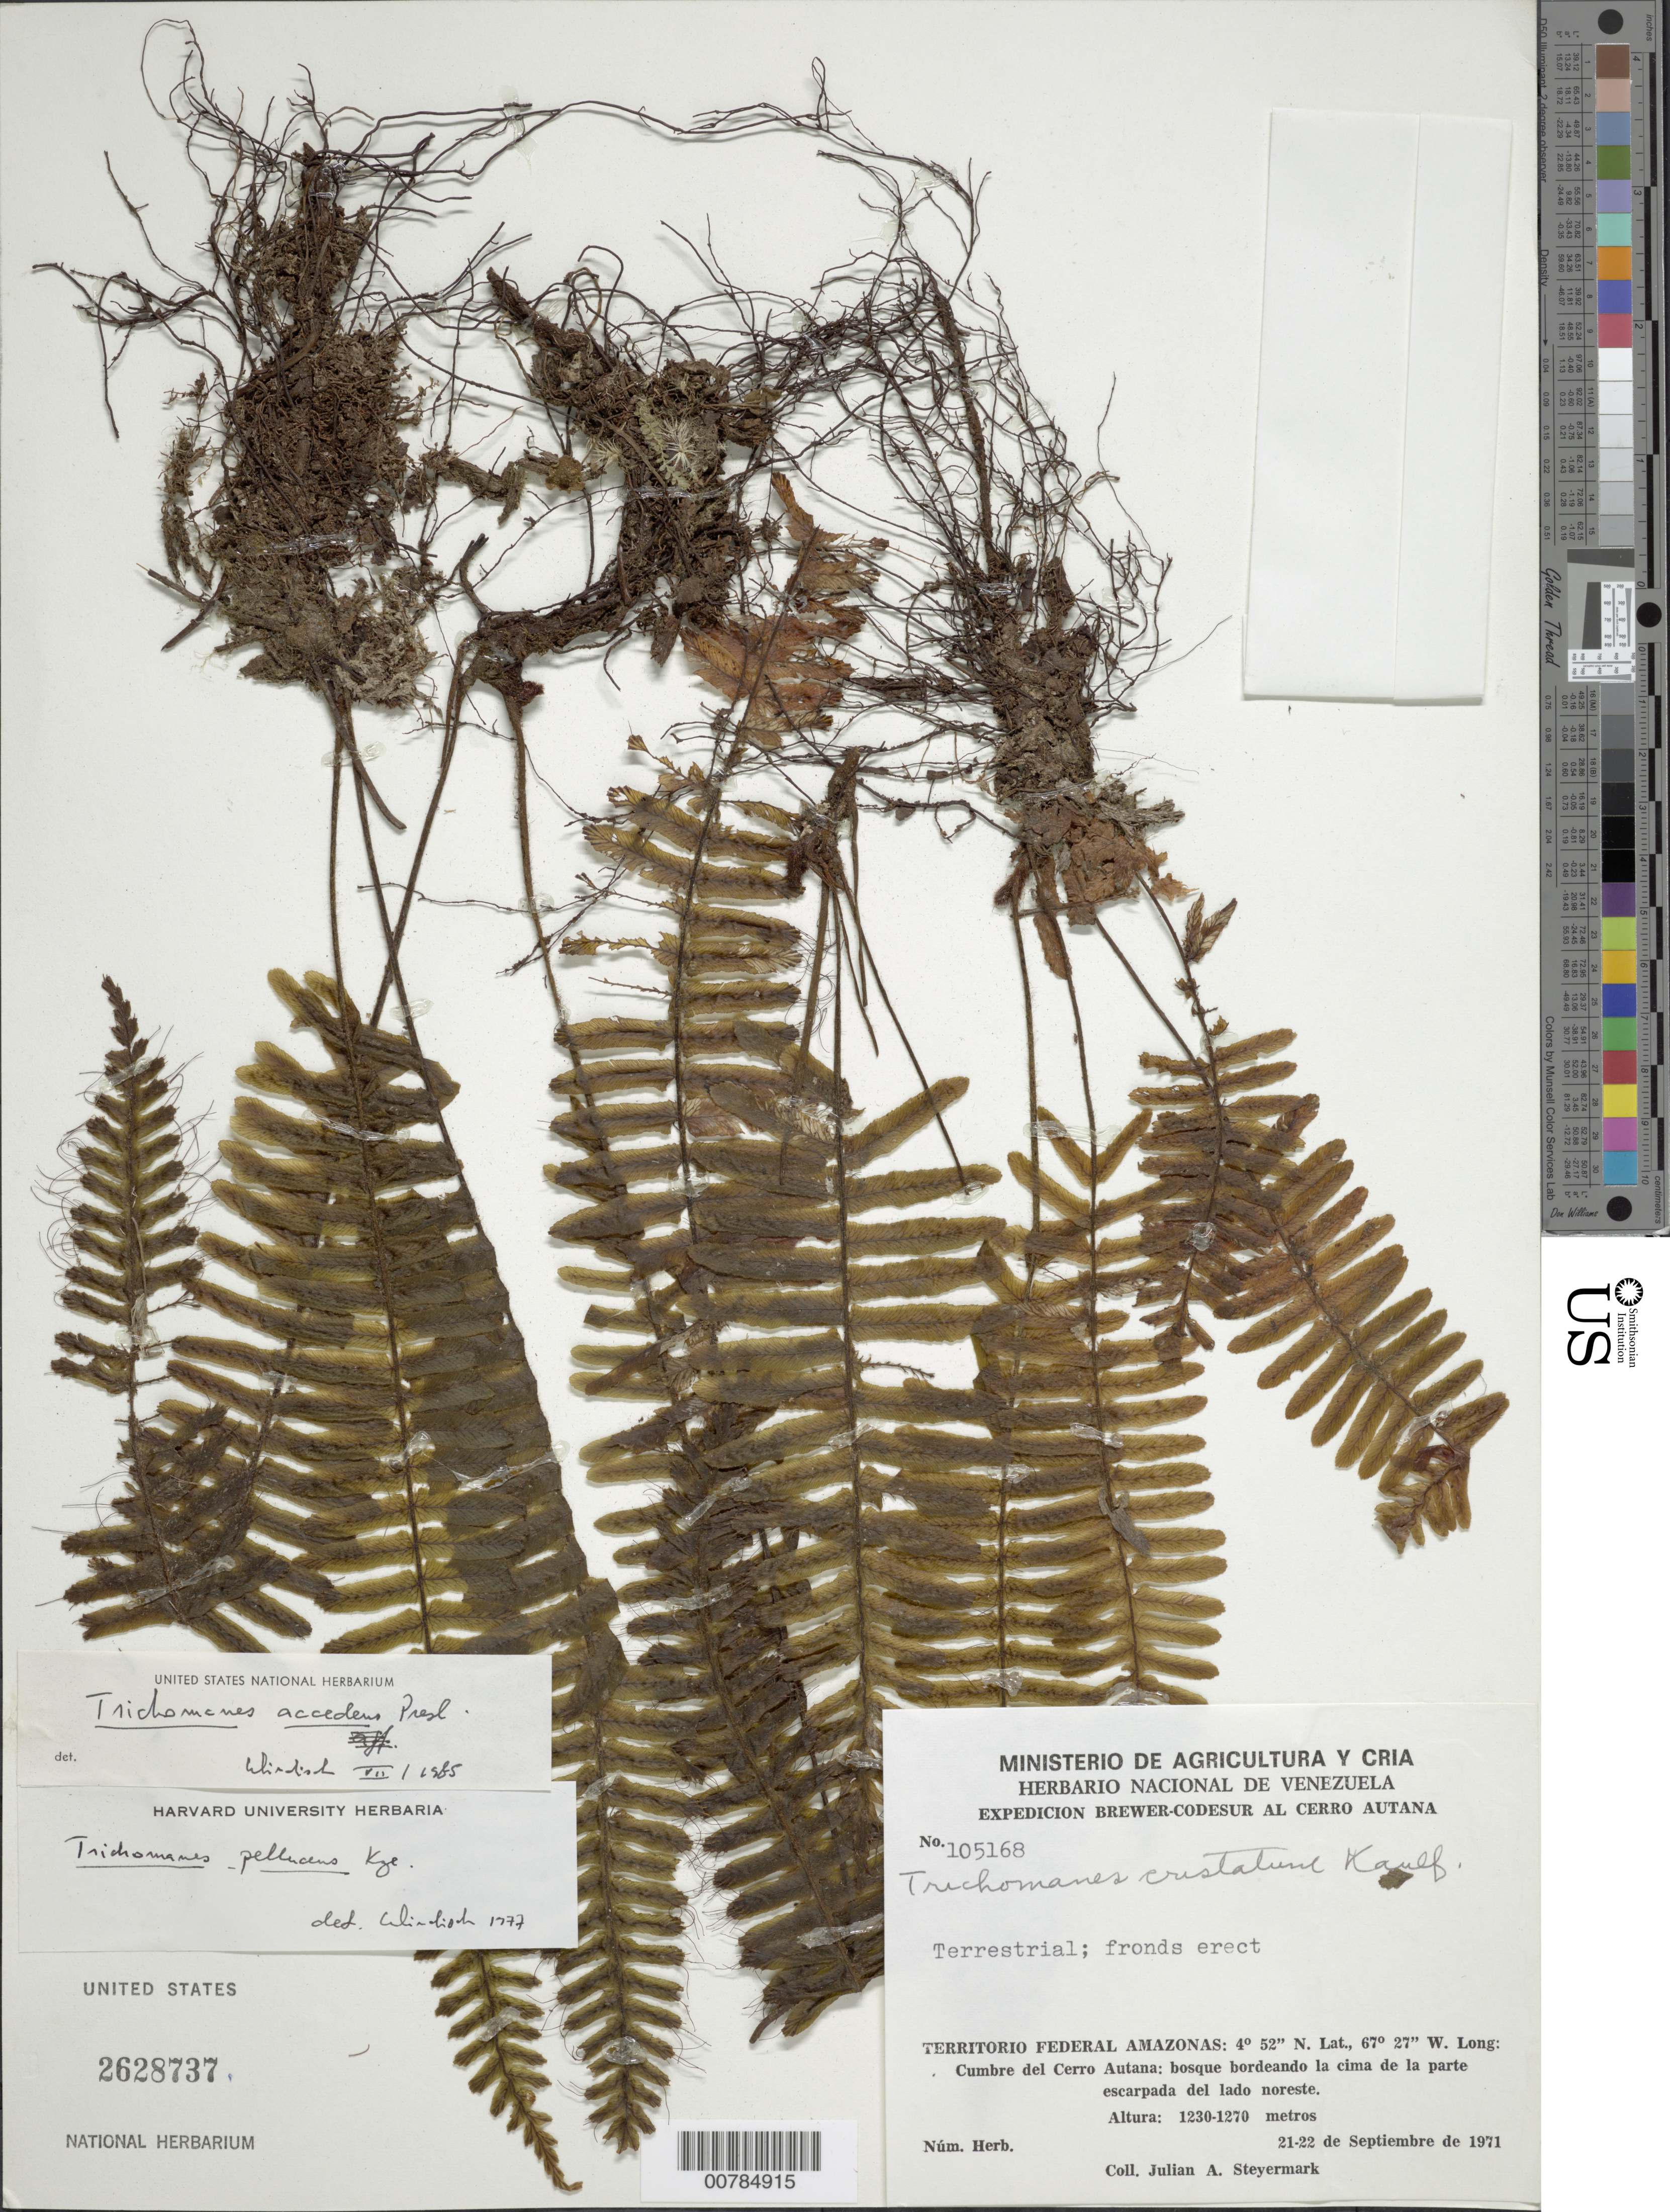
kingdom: Plantae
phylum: Tracheophyta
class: Polypodiopsida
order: Hymenophyllales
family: Hymenophyllaceae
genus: Trichomanes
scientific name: Trichomanes accedens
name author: C. Presl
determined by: Windisch, Paulo Guenter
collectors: J. Steyermark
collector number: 105168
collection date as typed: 21-Sep-71 to 22-Sep-71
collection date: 1971-09-21/1971-09-22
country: Venezuela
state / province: Amazonas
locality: Cerro Autana, cumbre, de la parte escarpada del lado NE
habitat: Bosque bordeando la cima de la parte escarpada del lado noreste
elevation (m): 1230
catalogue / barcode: US 2628737